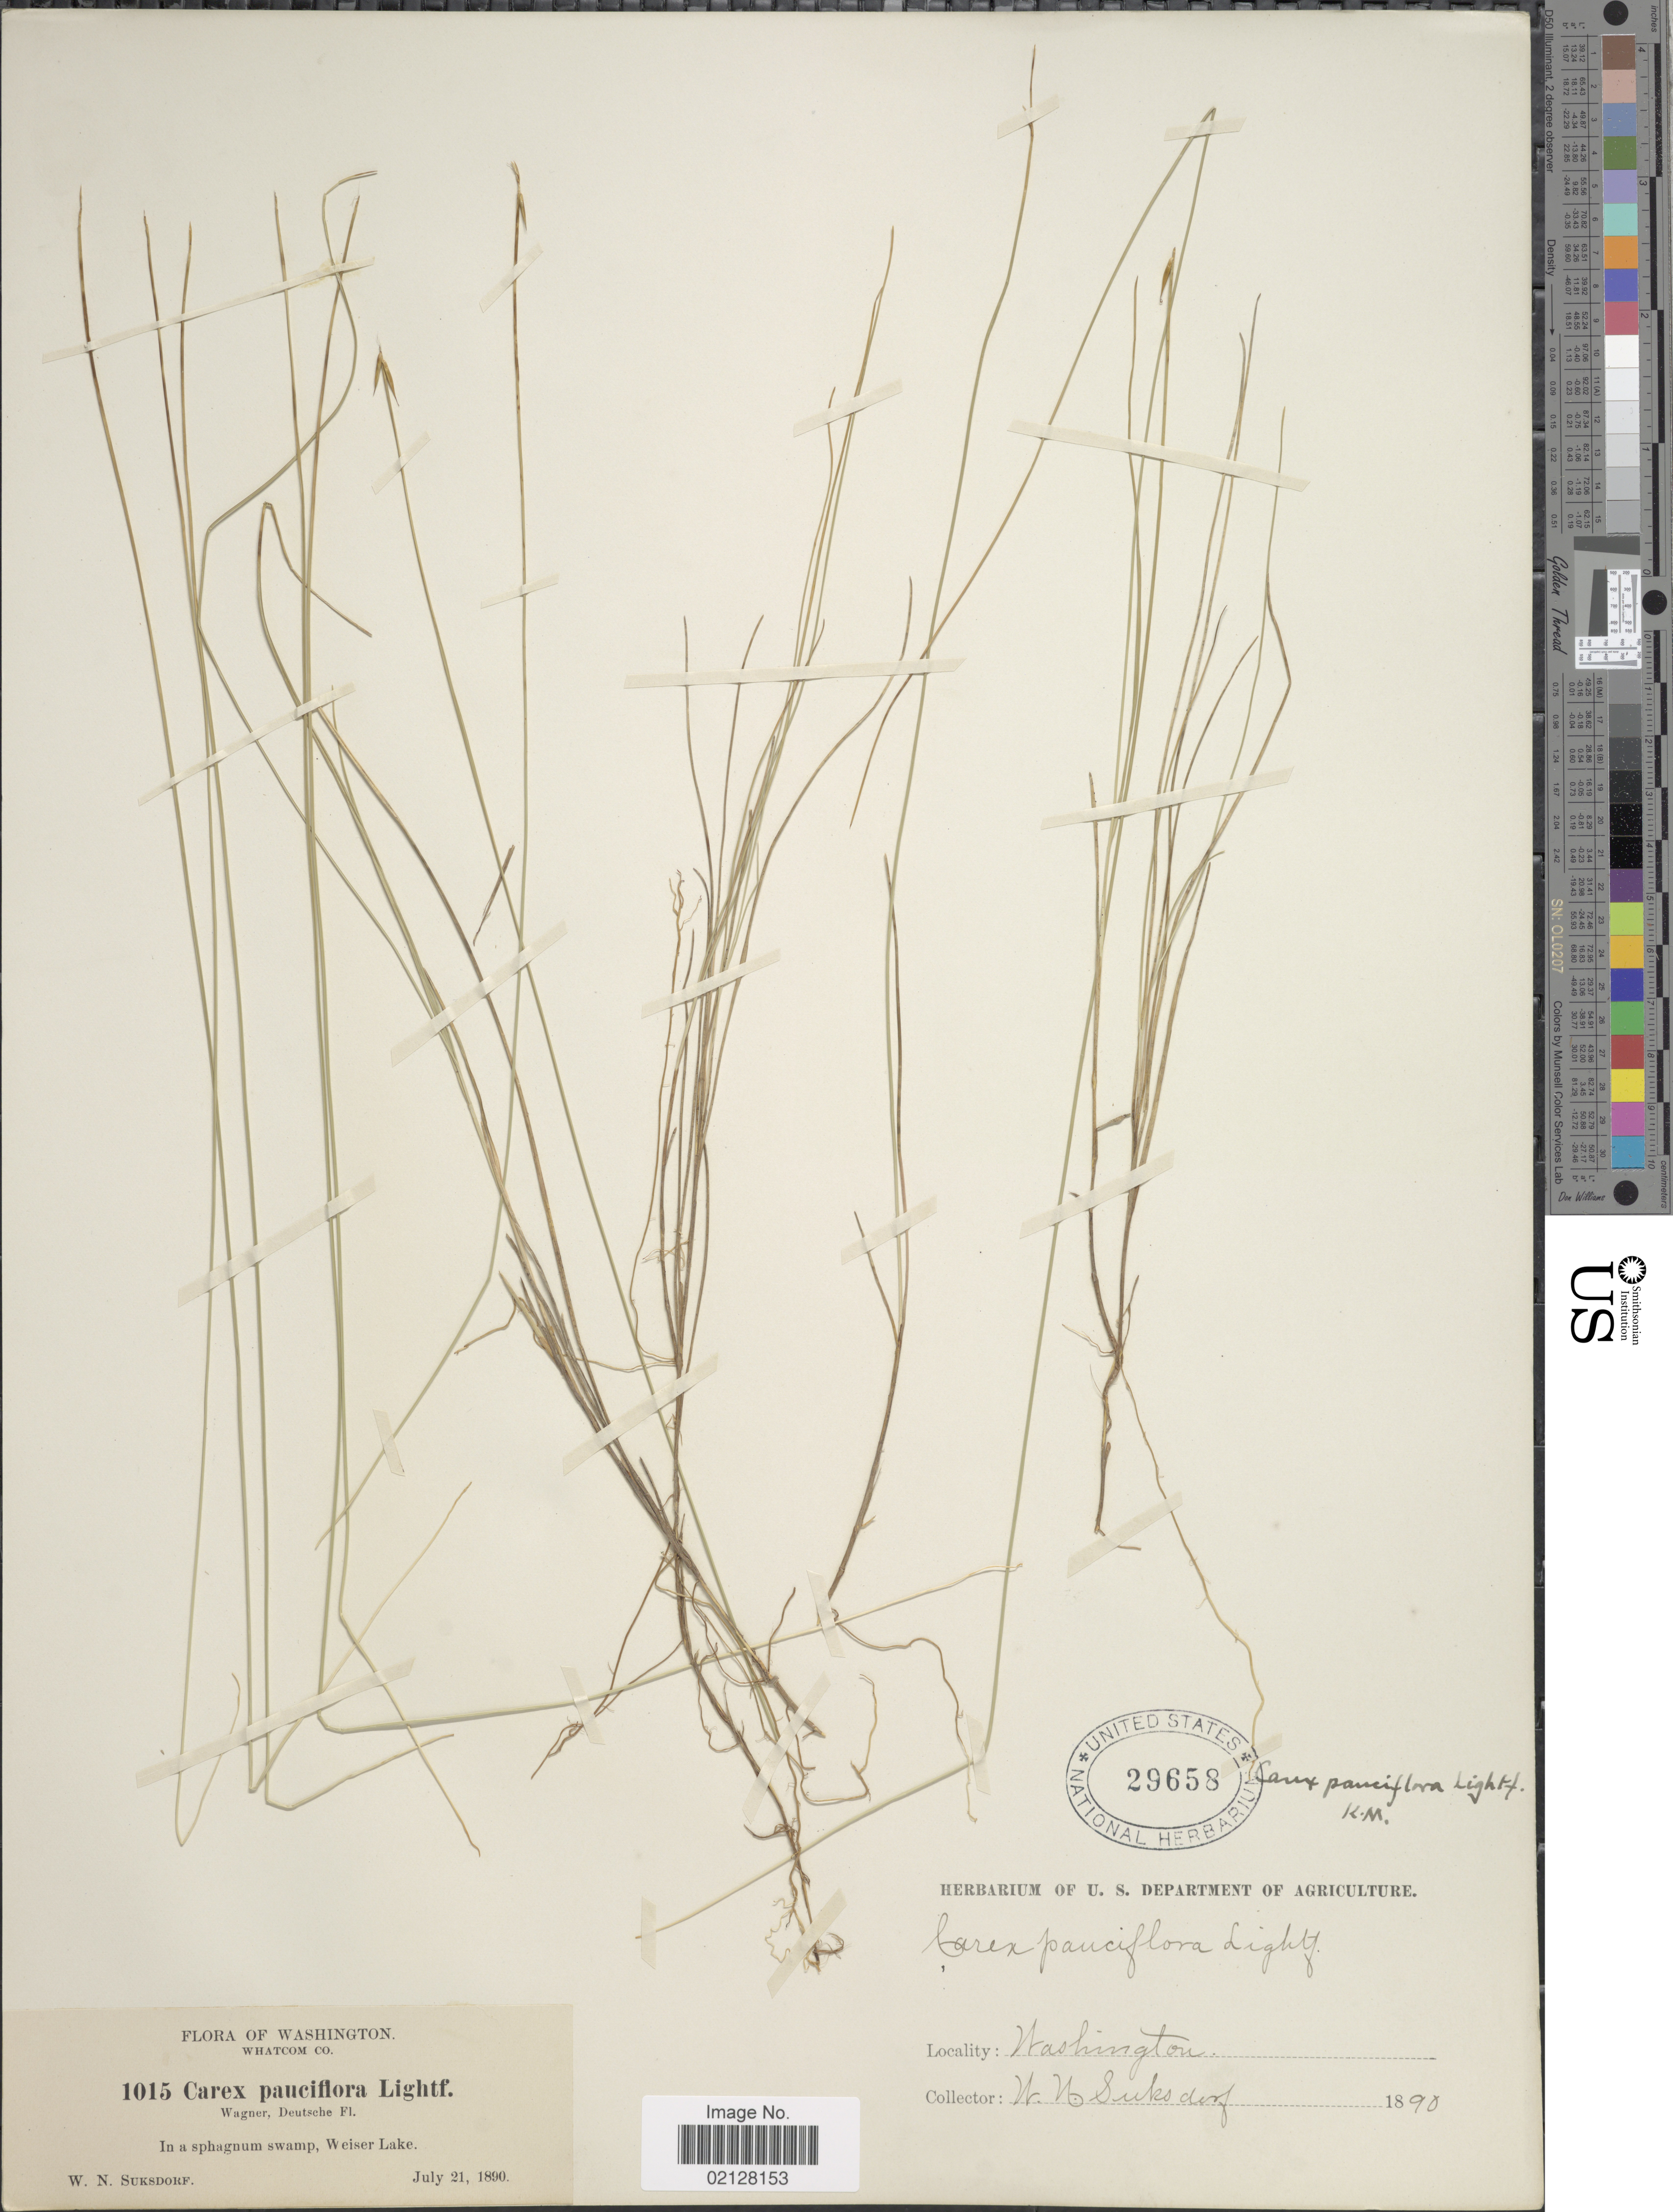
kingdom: Plantae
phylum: Tracheophyta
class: Liliopsida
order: Poales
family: Cyperaceae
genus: Carex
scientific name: Carex pauciflora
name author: Lightf.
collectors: W. N. Suksdorf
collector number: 1015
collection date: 1890-07-21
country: United States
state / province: Washington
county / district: Whatcom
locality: Whatcom Co. Weiser Lake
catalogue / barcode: US 29658